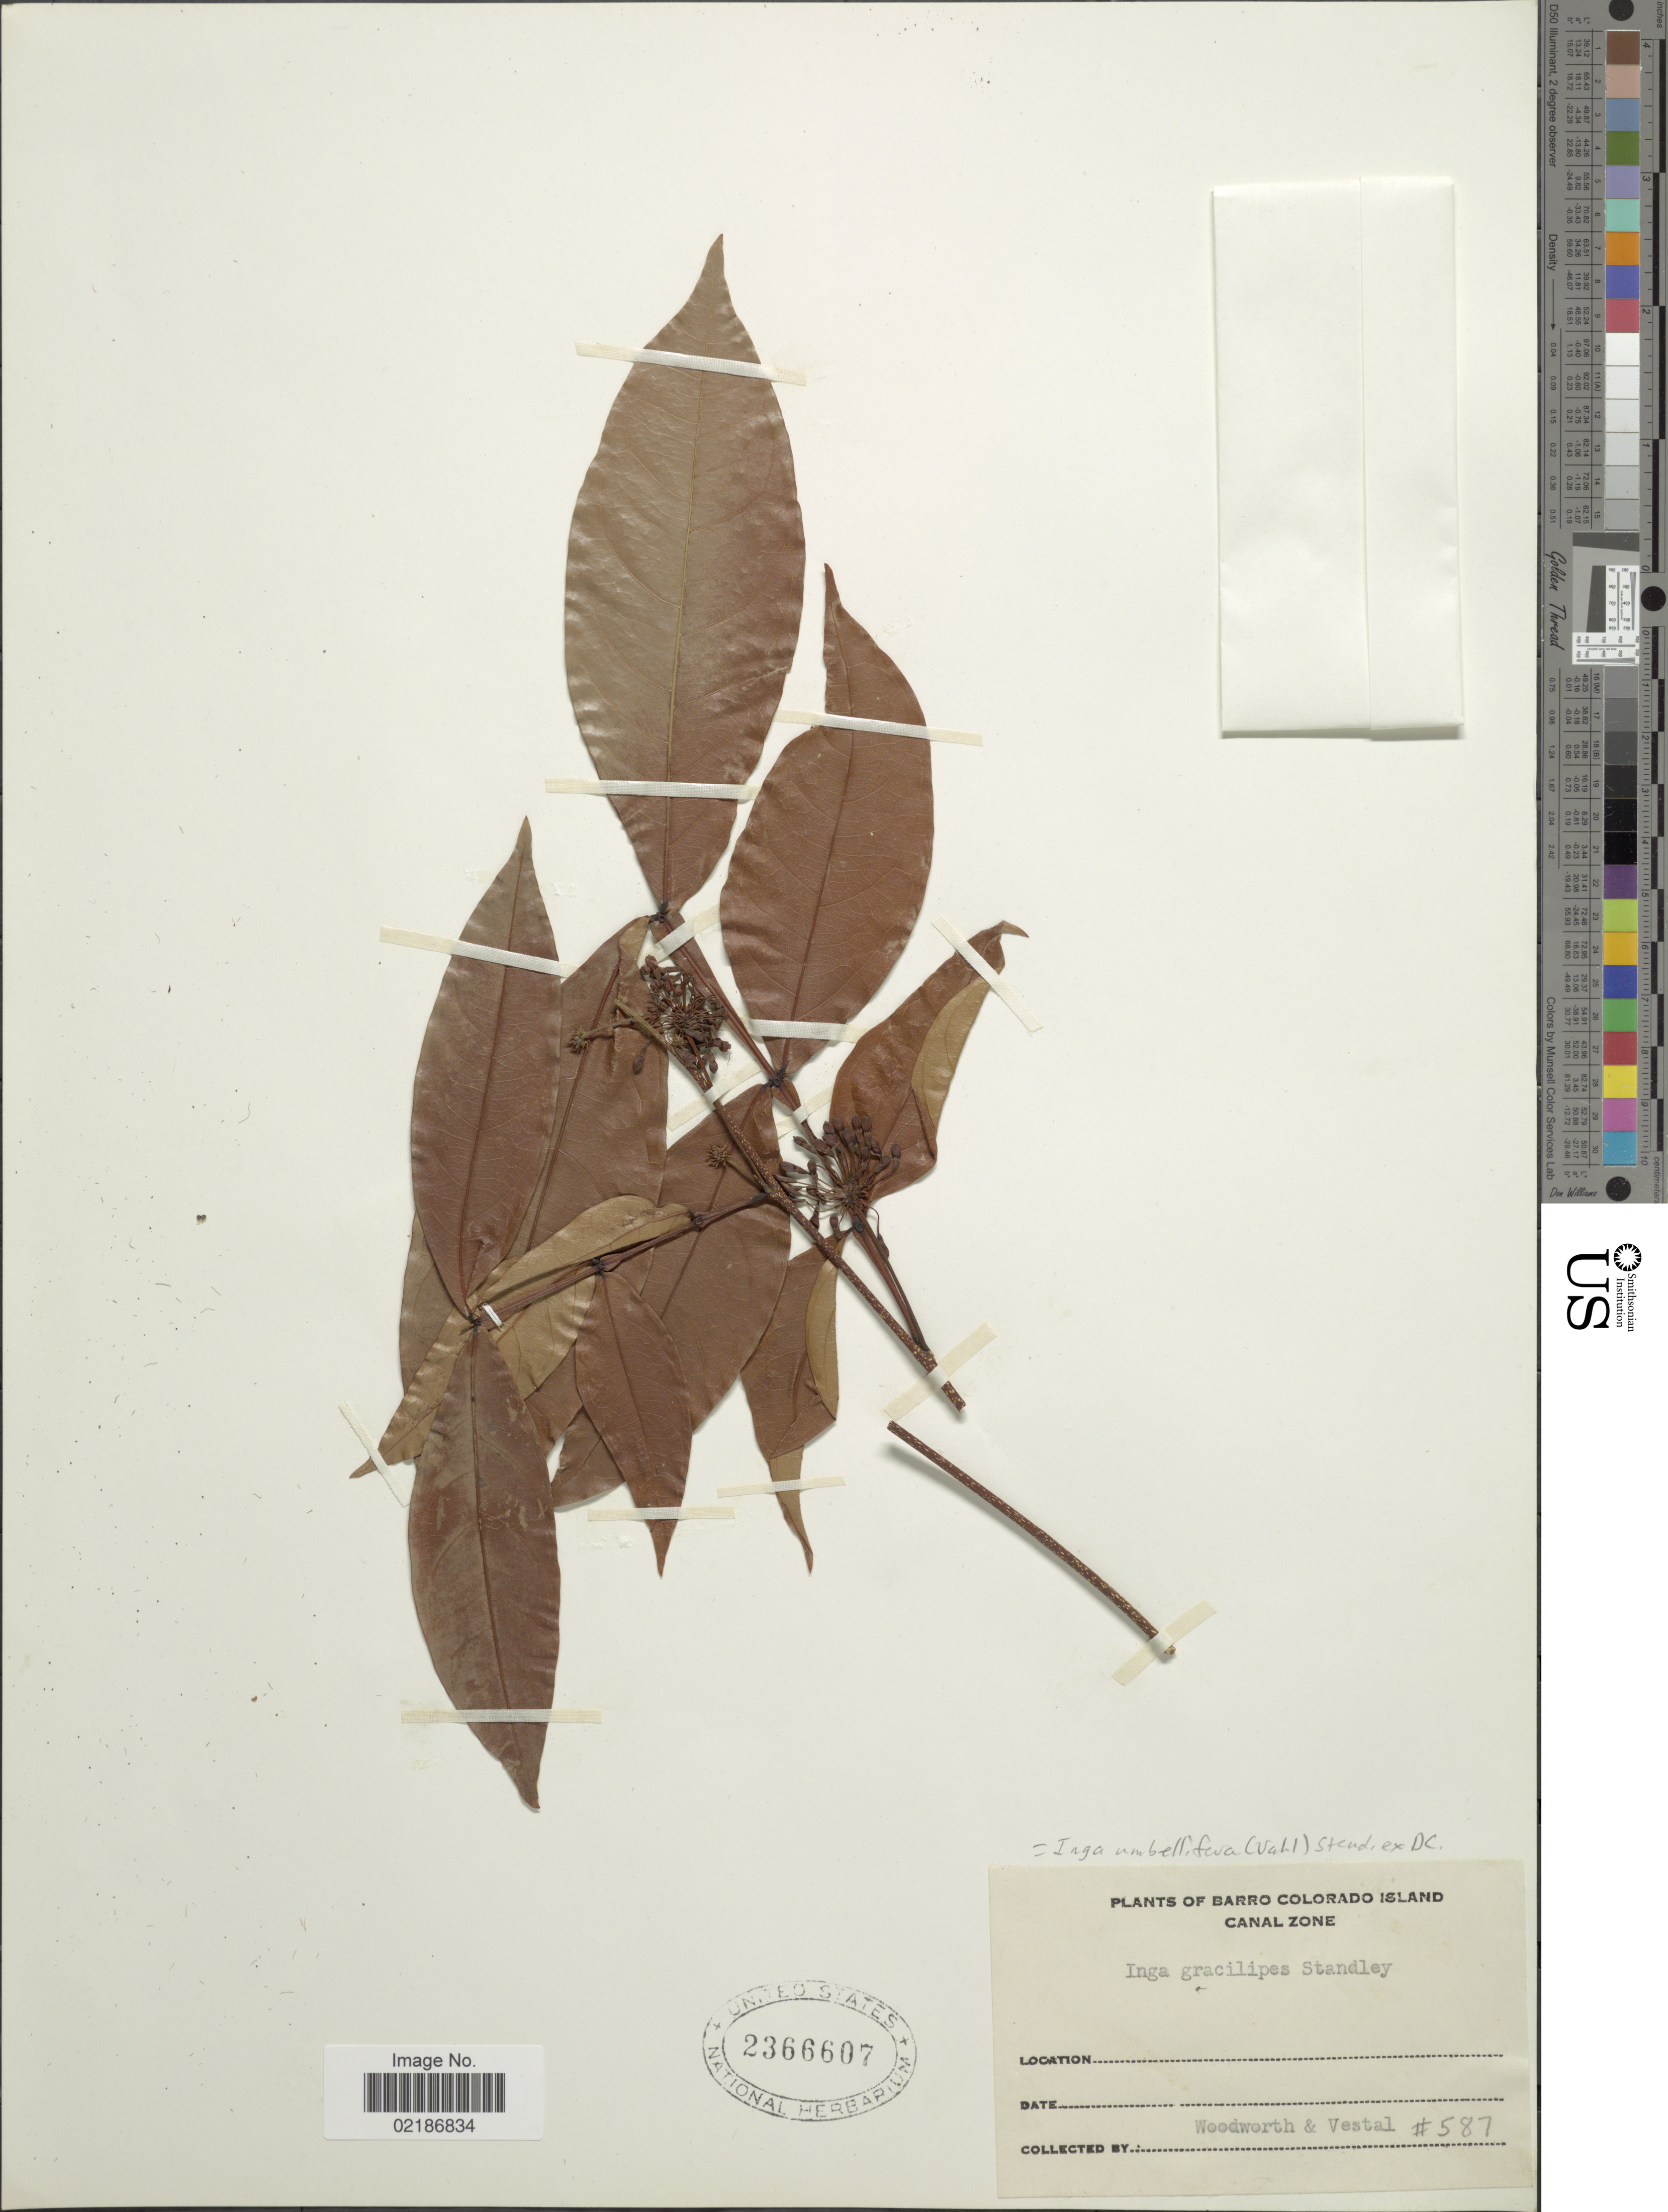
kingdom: Plantae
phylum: Tracheophyta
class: Magnoliopsida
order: Fabales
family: Fabaceae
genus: Inga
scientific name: Inga umbellifera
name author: (Vahl) Steud. ex DC.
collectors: -. Woodworth & -. Vestal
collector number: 587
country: Panama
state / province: Panamá Oeste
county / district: Canal Zone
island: Barro Colorado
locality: Barro Colorado Island, Panama Canal Zone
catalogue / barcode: US 2366607